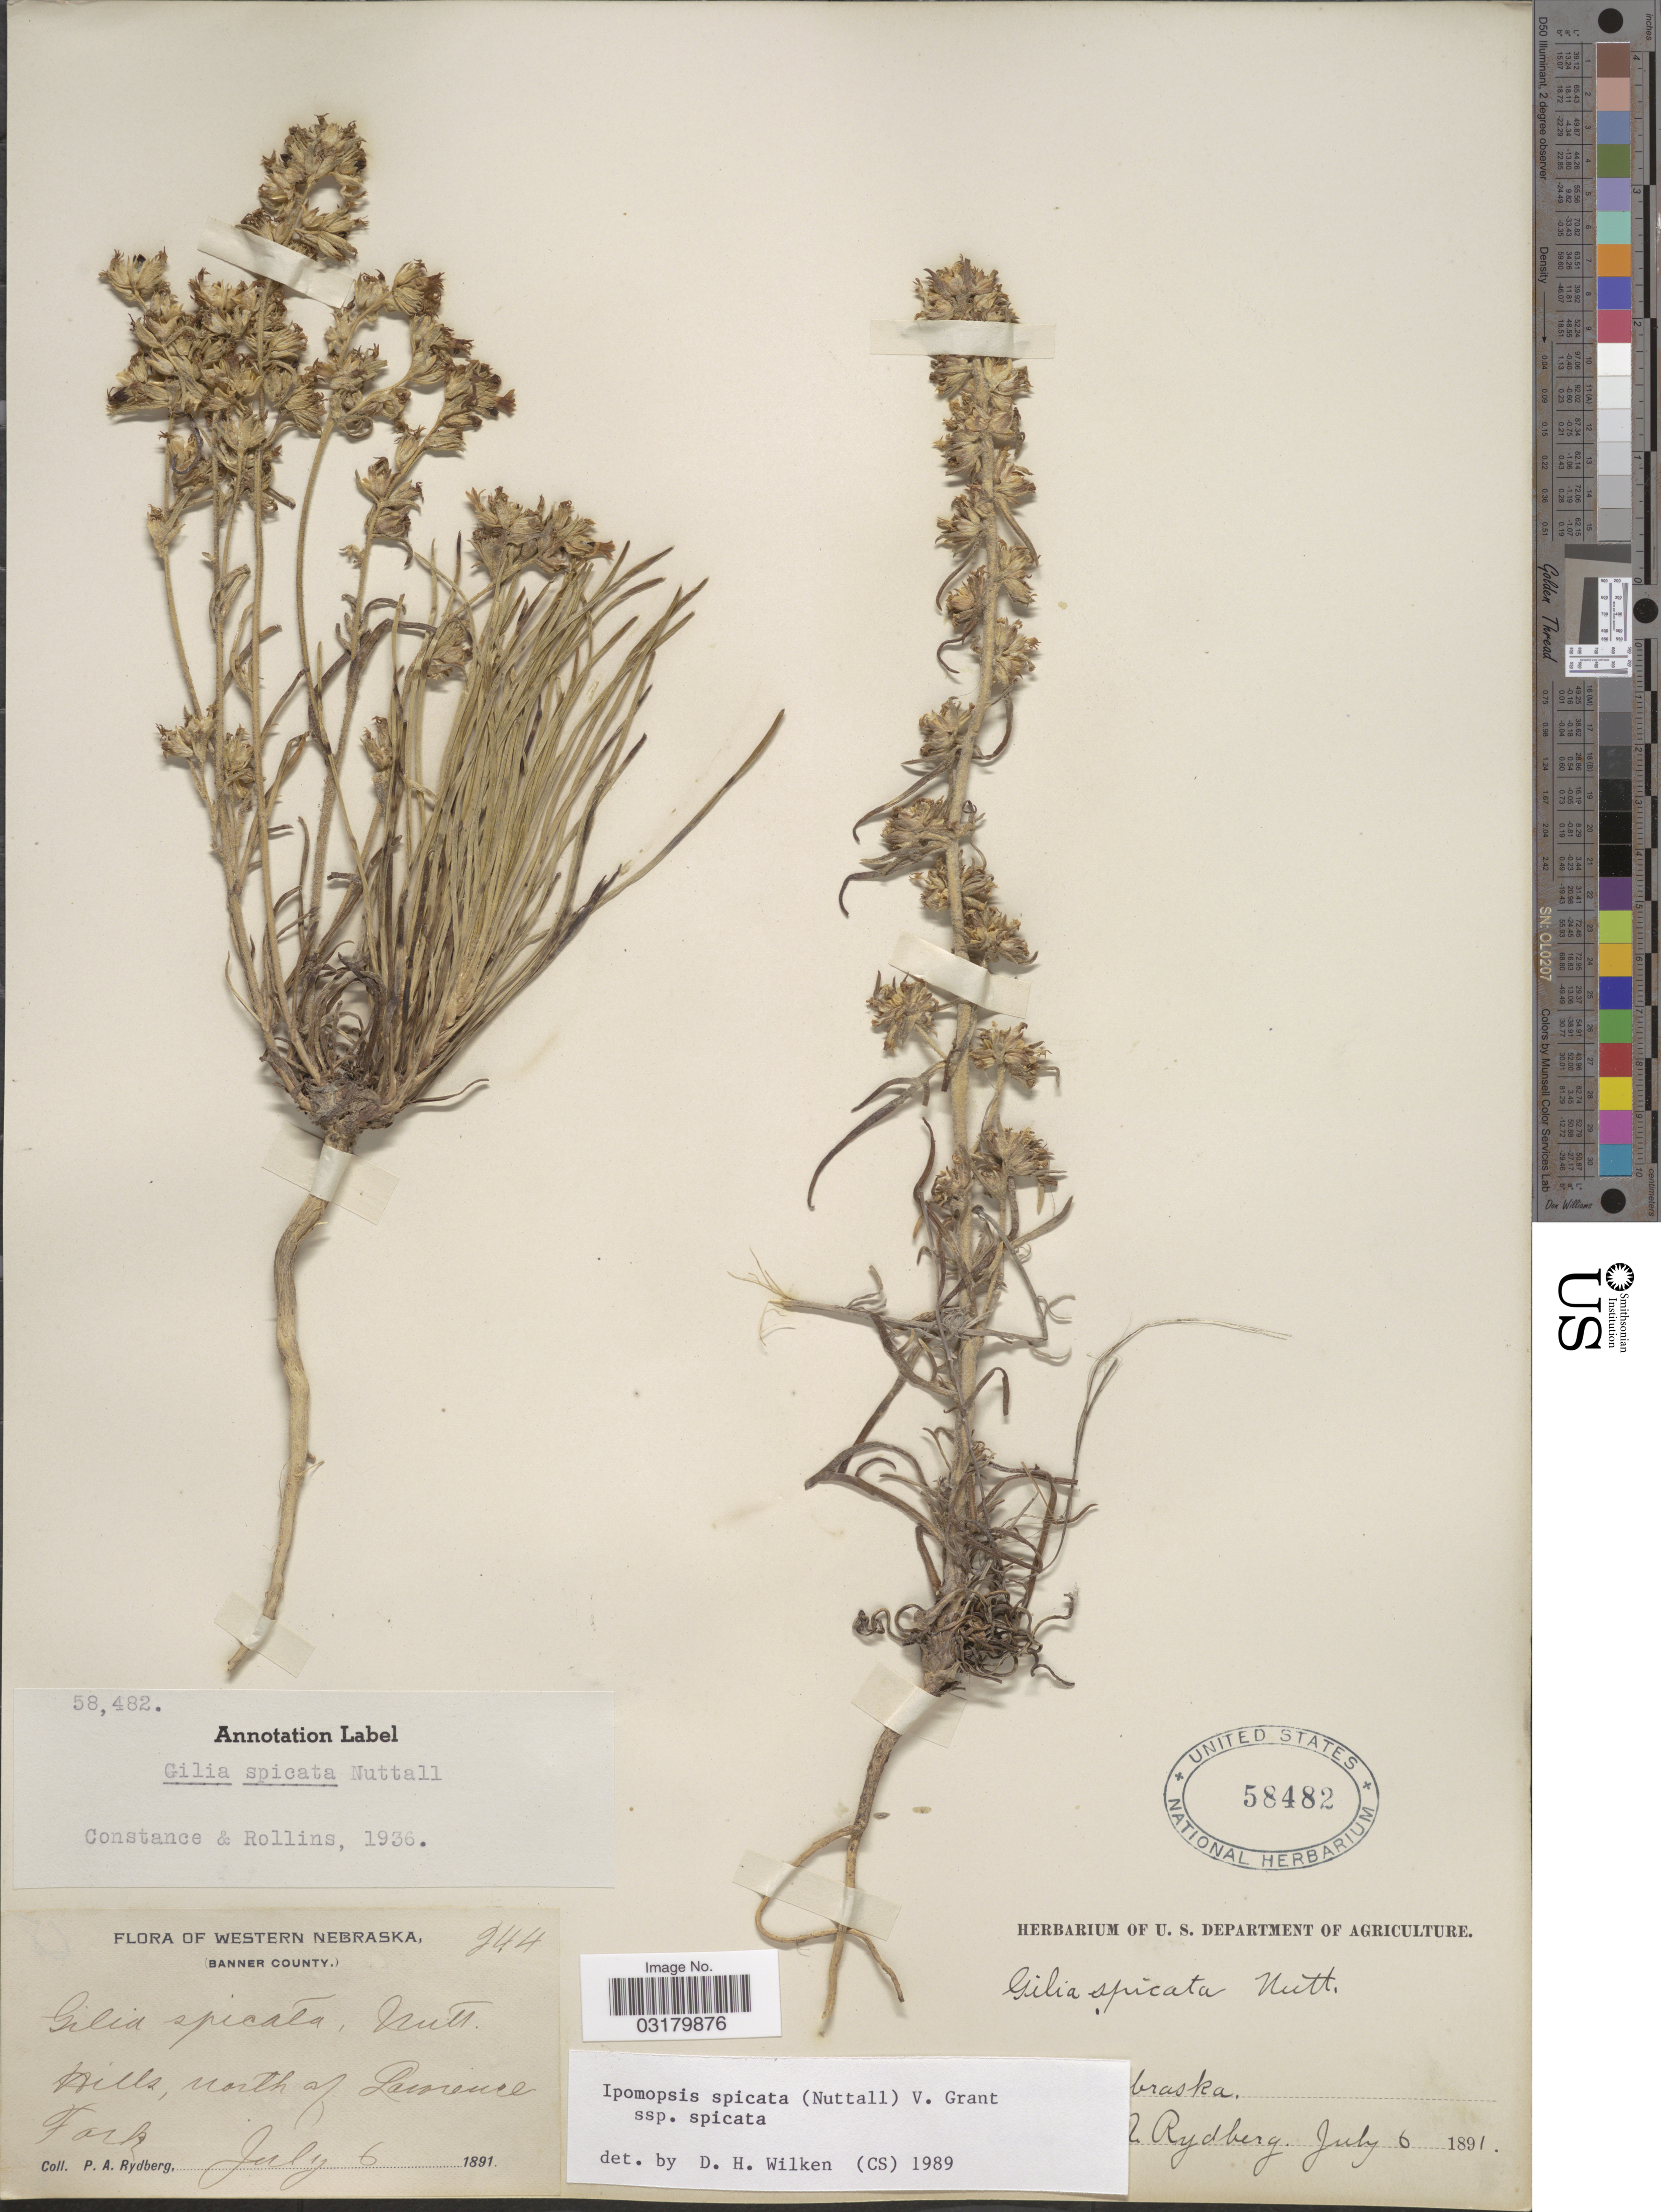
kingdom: Plantae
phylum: Tracheophyta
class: Magnoliopsida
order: Ericales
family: Polemoniaceae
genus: Ipomopsis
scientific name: Ipomopsis spicata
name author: (Nutt.) V.E. Grant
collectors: P. A. Rydberg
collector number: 944*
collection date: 1891-07-06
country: United States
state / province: Nebraska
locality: Western Nebraska. (Banner County). Hills, north of Lawrence Fork.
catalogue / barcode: US 58482